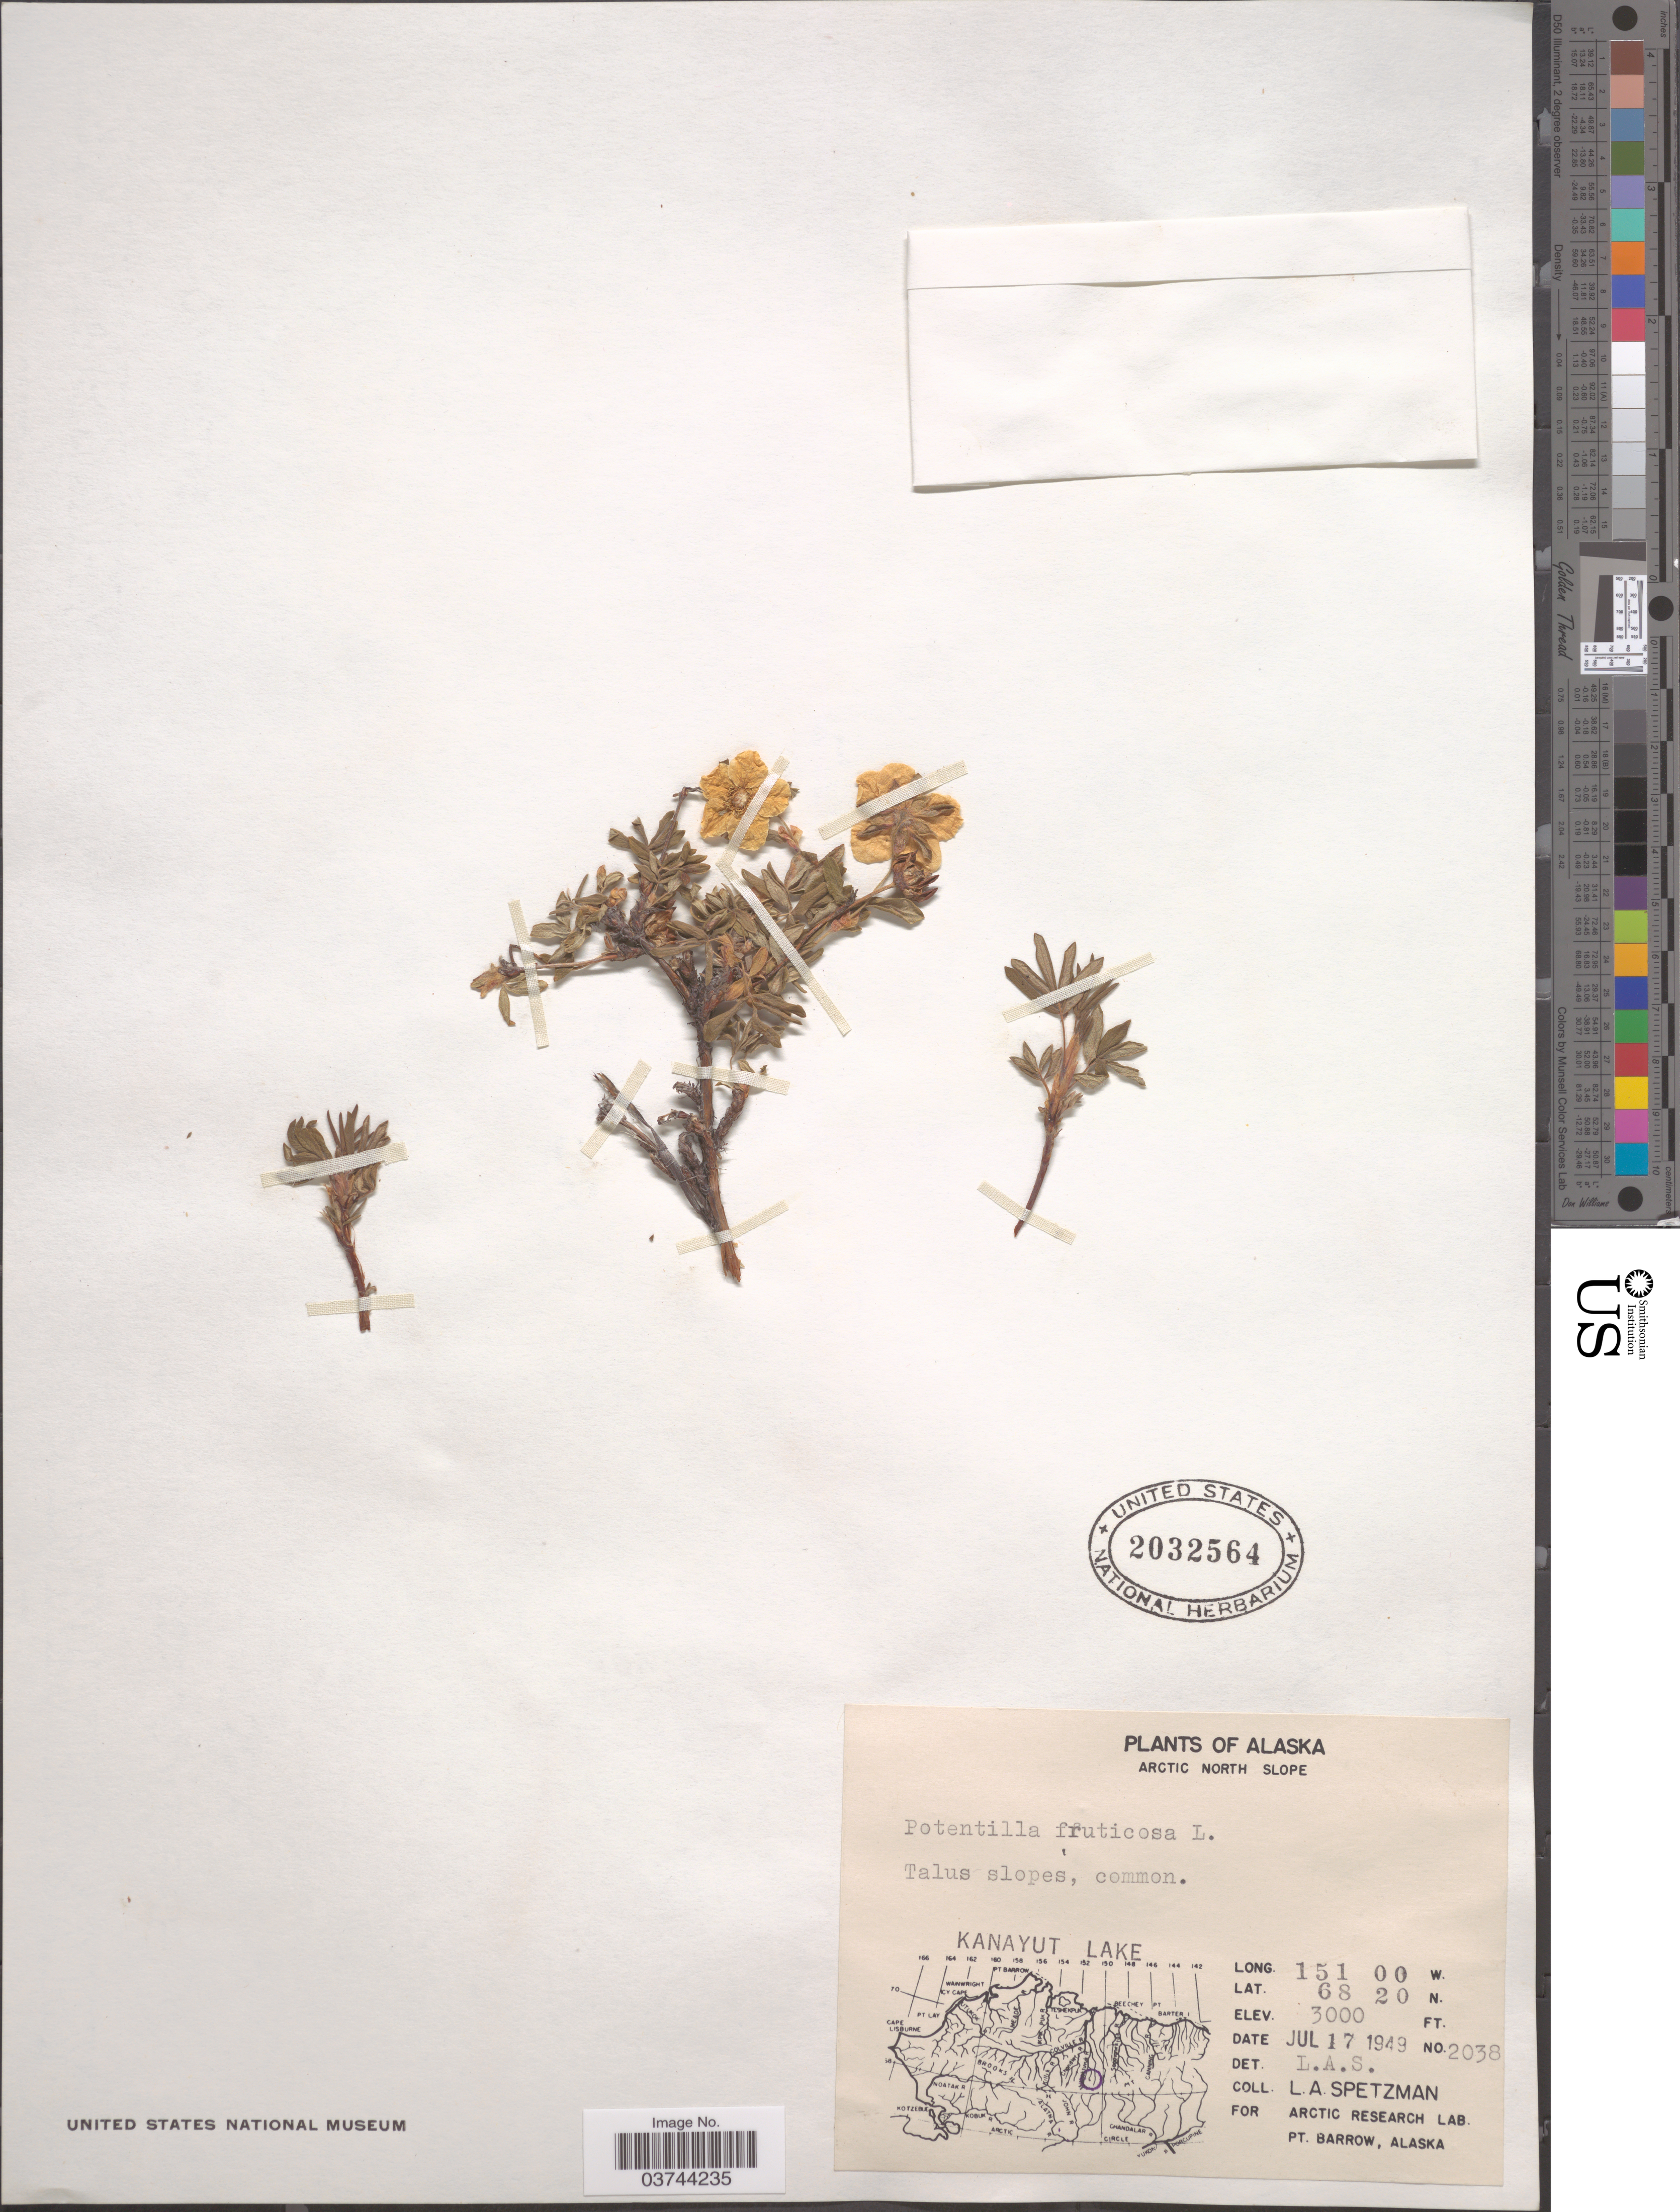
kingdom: Plantae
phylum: Tracheophyta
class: Magnoliopsida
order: Rosales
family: Rosaceae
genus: Dasiphora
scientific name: Dasiphora fruticosa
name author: (L.) Rydb.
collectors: L. Spetzman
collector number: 2038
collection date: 1949-07-17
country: United States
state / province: Alaska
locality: Arctic North Slope. Kanayut Lake.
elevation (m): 914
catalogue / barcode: US 2032564